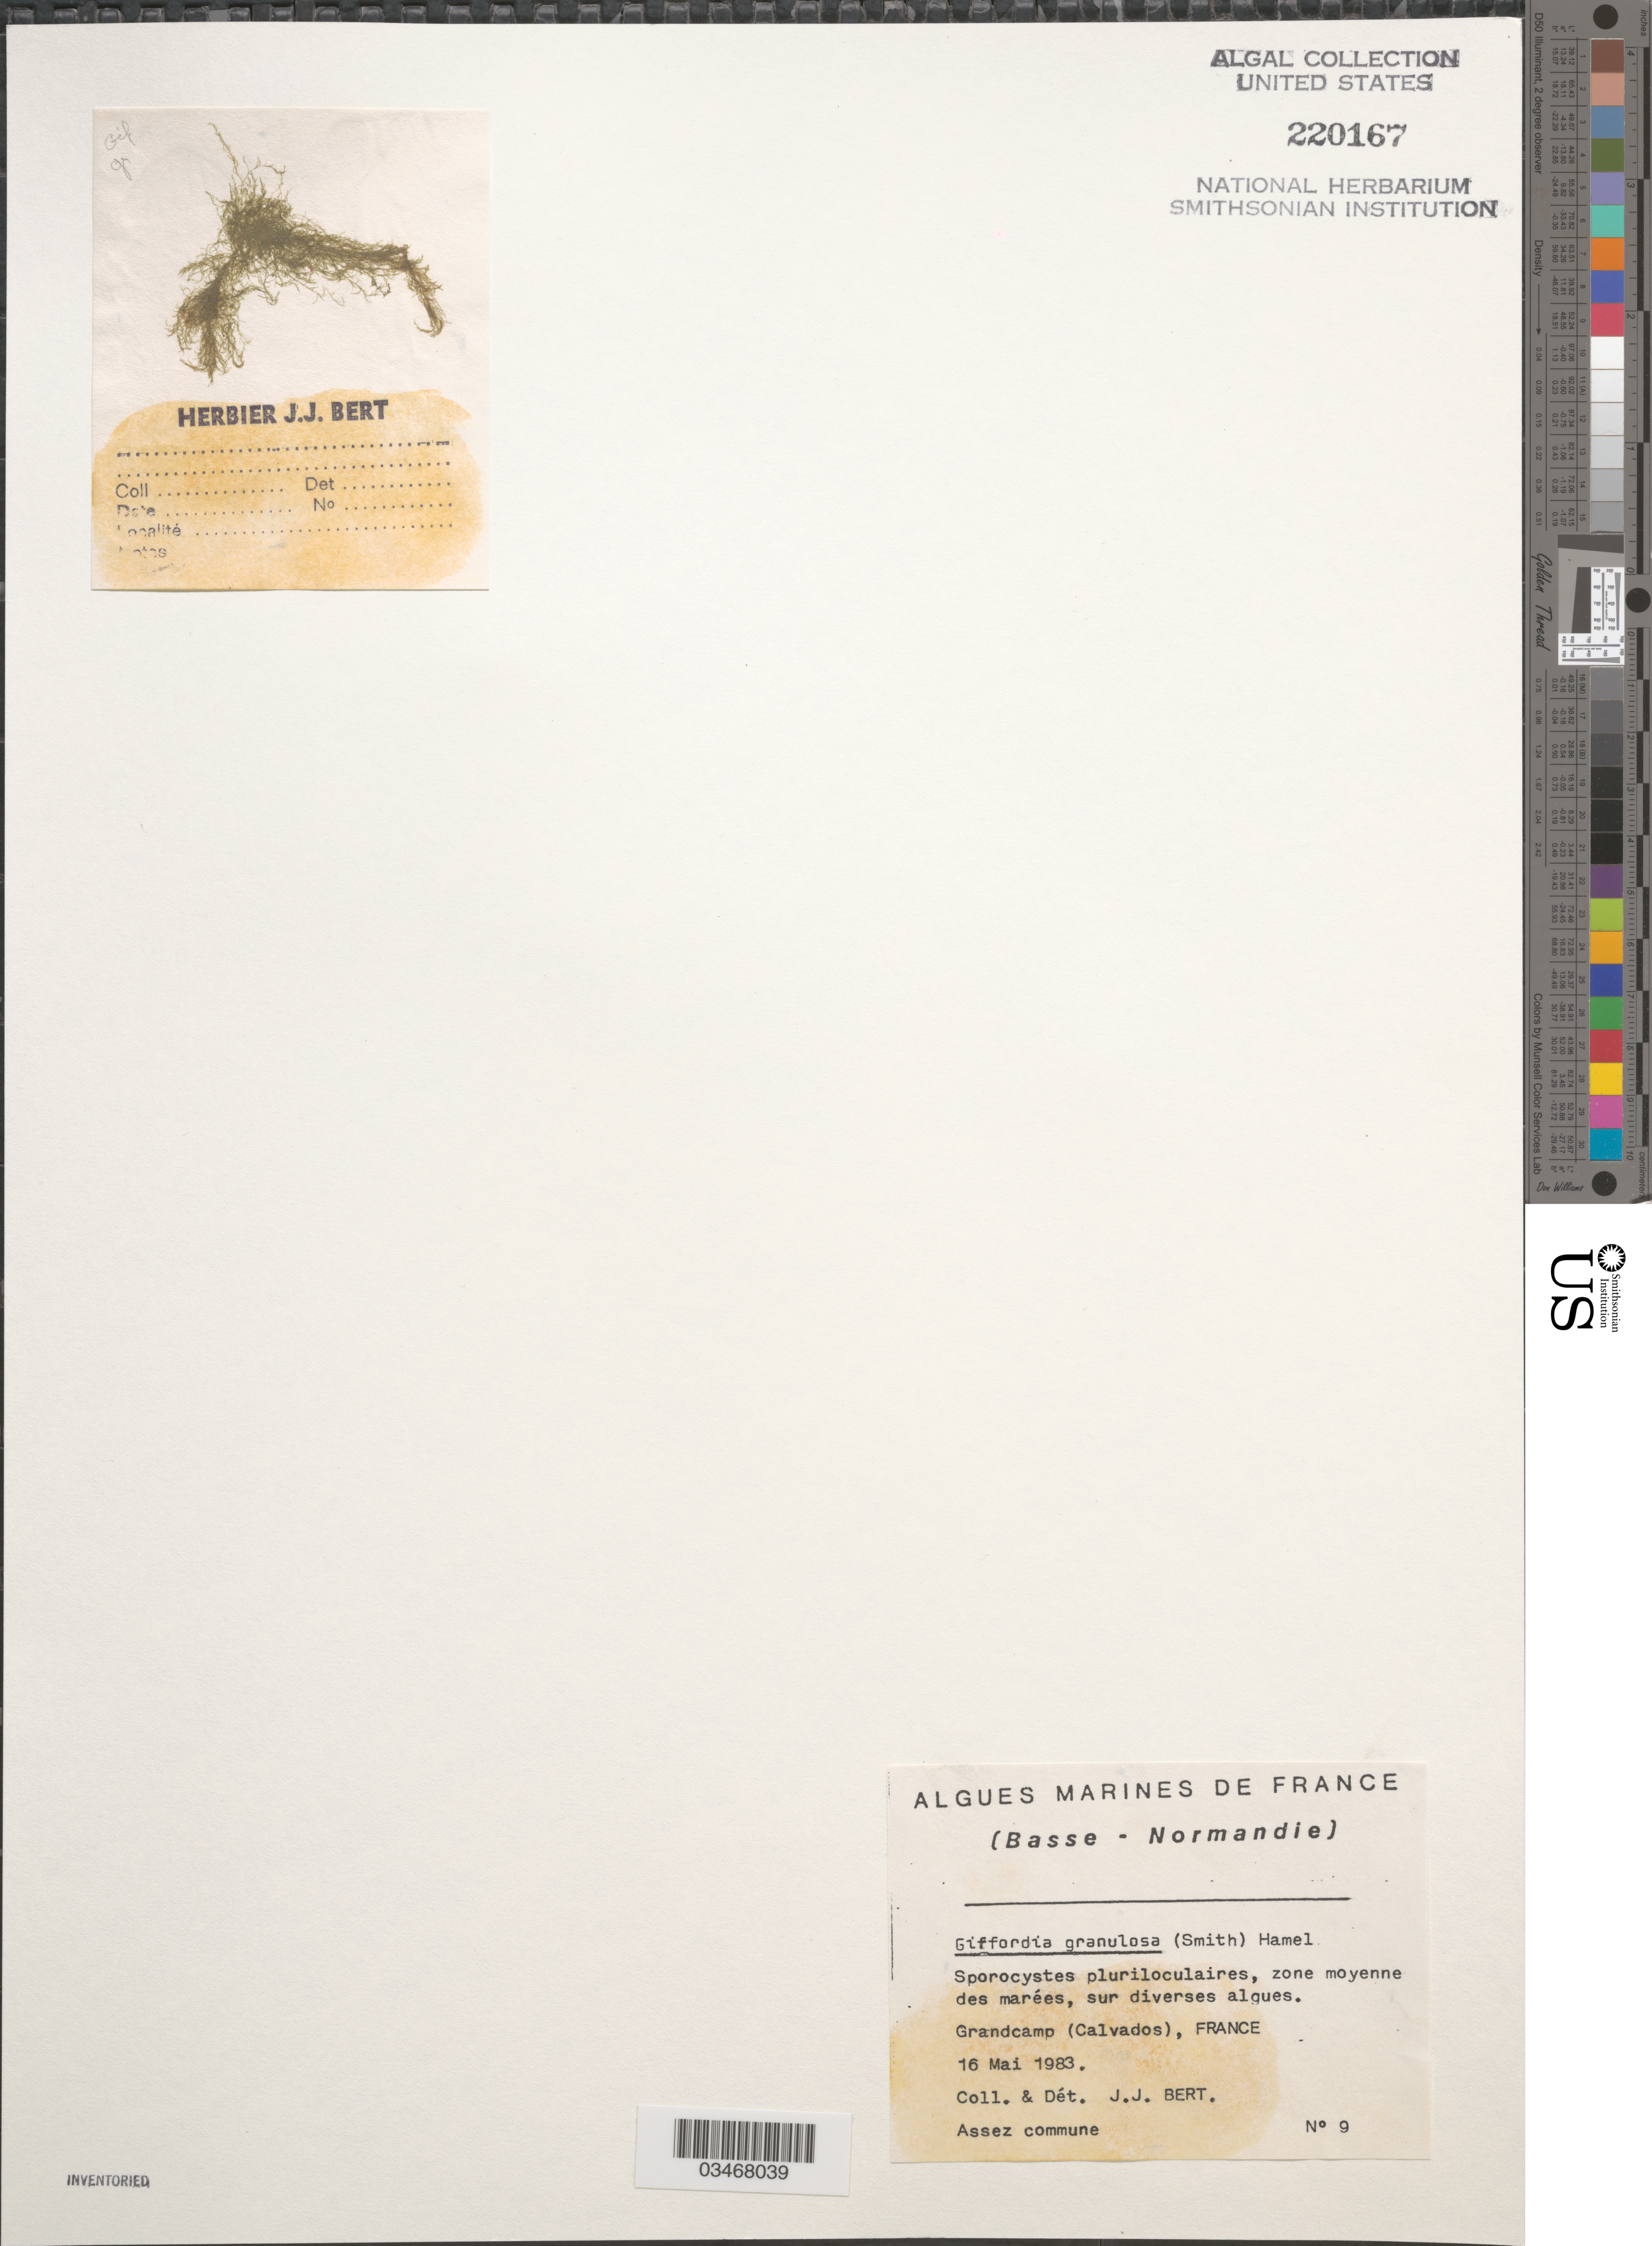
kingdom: Chromista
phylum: Ochrophyta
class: Phaeophyceae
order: Ectocarpales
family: Acinetosporaceae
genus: Hincksia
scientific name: Hincksia granulosa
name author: (Sm.) P.C. Silva in P.C. Silva et al.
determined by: Algae name updating Project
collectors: J. Bert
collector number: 9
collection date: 1983-05-16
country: France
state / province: Normandie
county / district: Calvados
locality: Grandcamp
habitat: Sporocystes pluriloculaires, zone moyenne des marees, sur diverses algues.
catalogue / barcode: US 220167